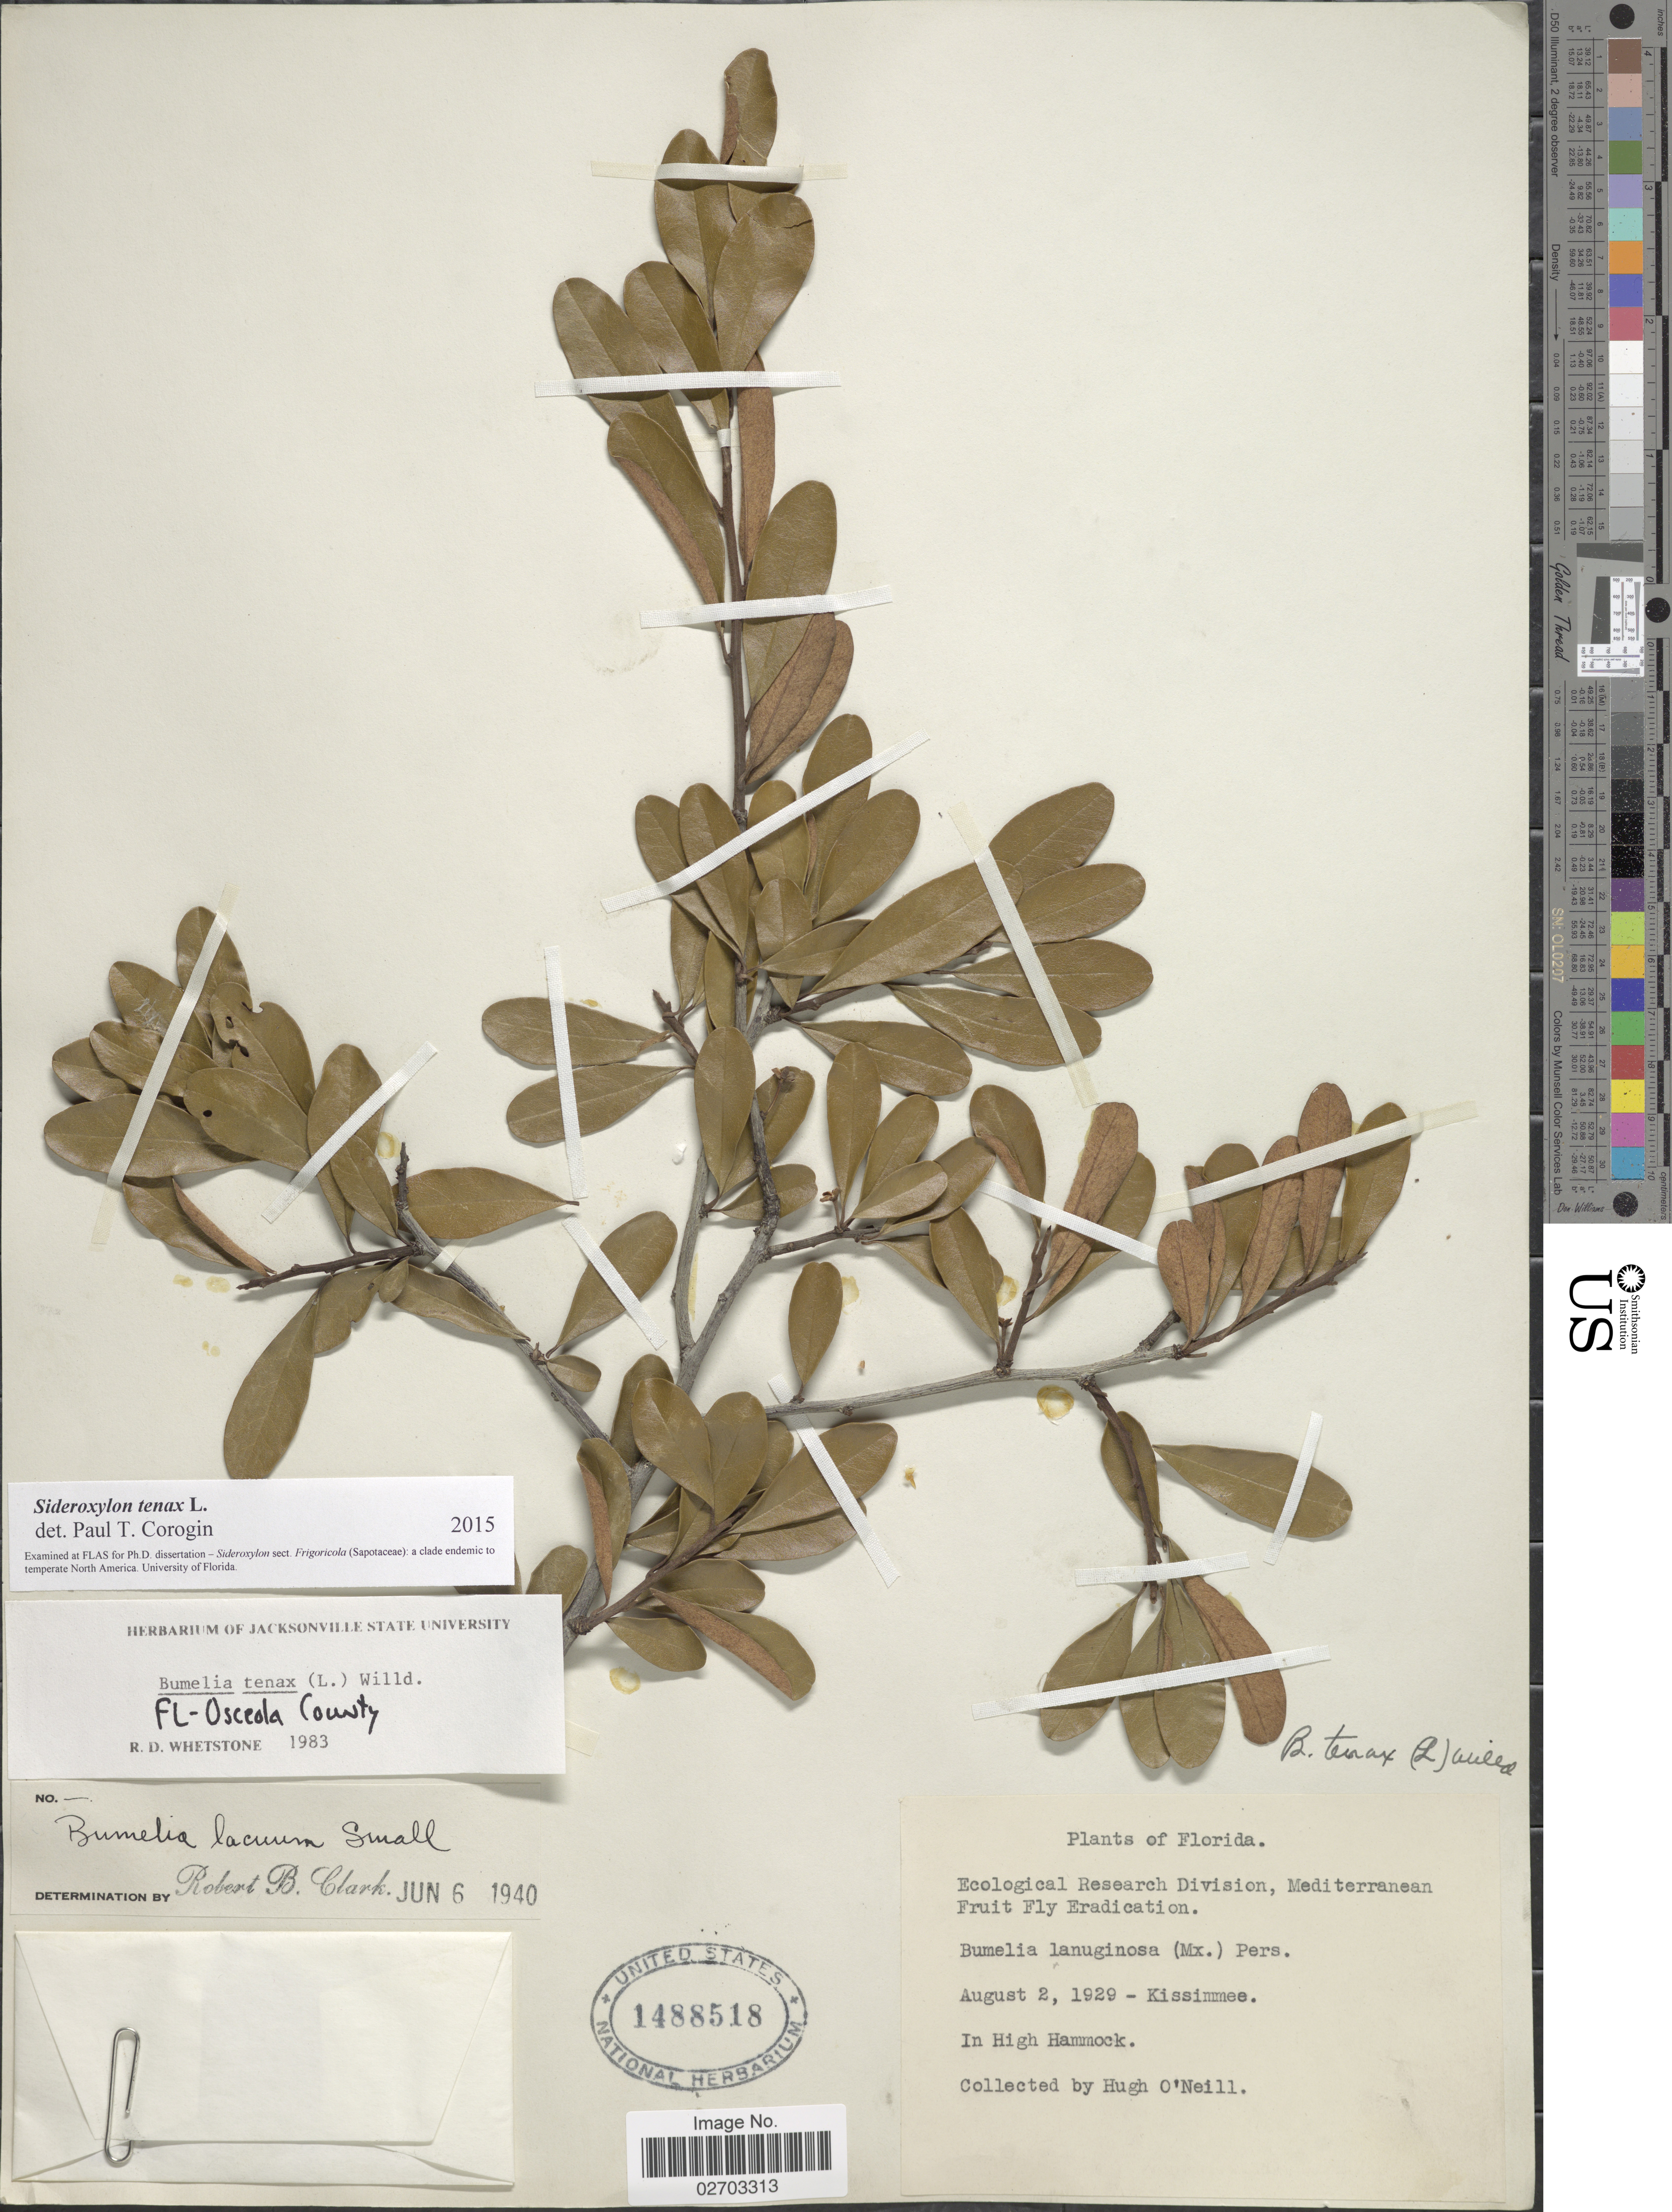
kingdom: Plantae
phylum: Tracheophyta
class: Magnoliopsida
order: Ericales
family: Sapotaceae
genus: Sideroxylon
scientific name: Sideroxylon tenax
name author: L.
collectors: H. O'Neill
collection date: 1929-08-02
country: United States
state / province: Florida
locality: Kissimmee, in High Hammock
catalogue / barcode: US 1488518